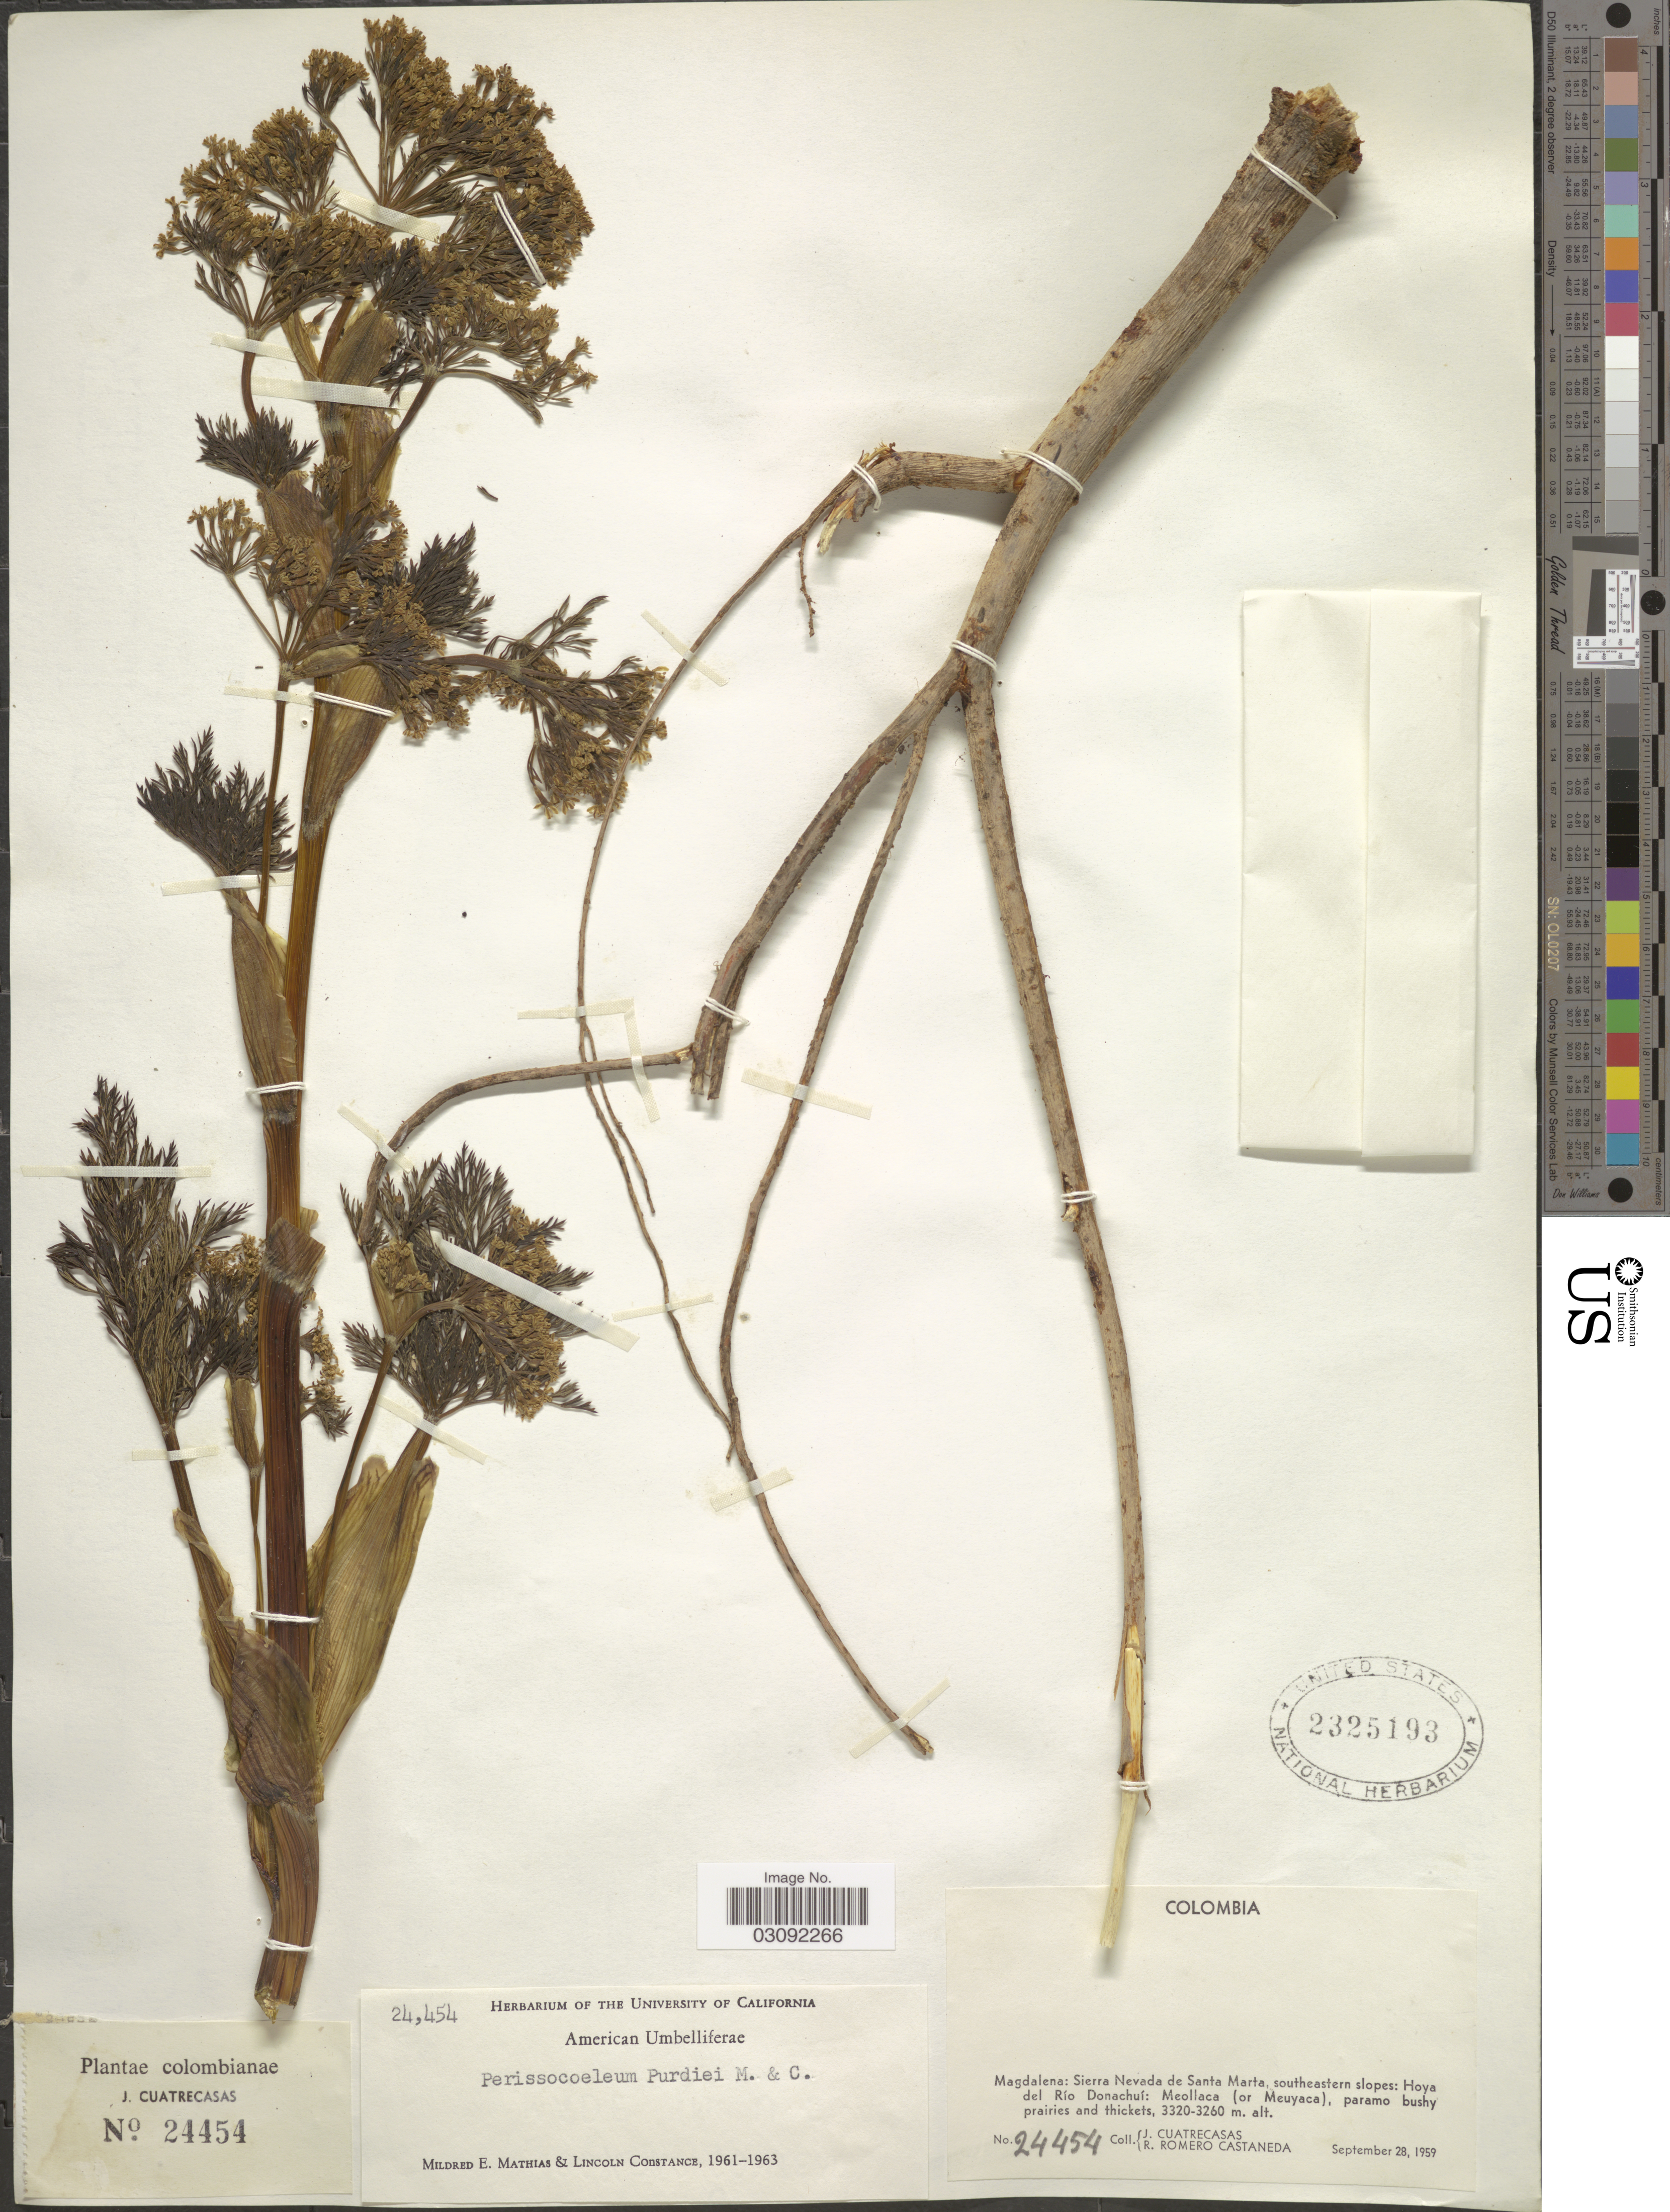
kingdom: Plantae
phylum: Tracheophyta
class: Magnoliopsida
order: Apiales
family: Apiaceae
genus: Perissocoeleum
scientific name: Perissocoeleum purdiei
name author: Mathias & Constance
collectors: J. Cuatrecasas & R. Romero Castañeda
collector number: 24454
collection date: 1959-09-28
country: Colombia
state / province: Magdalena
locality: Sierra Nevada de Santa Marta, southeastern slopes: Hoya del Río Donachuí: Meollaca (or Meuyaca).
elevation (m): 3260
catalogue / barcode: US 2325193